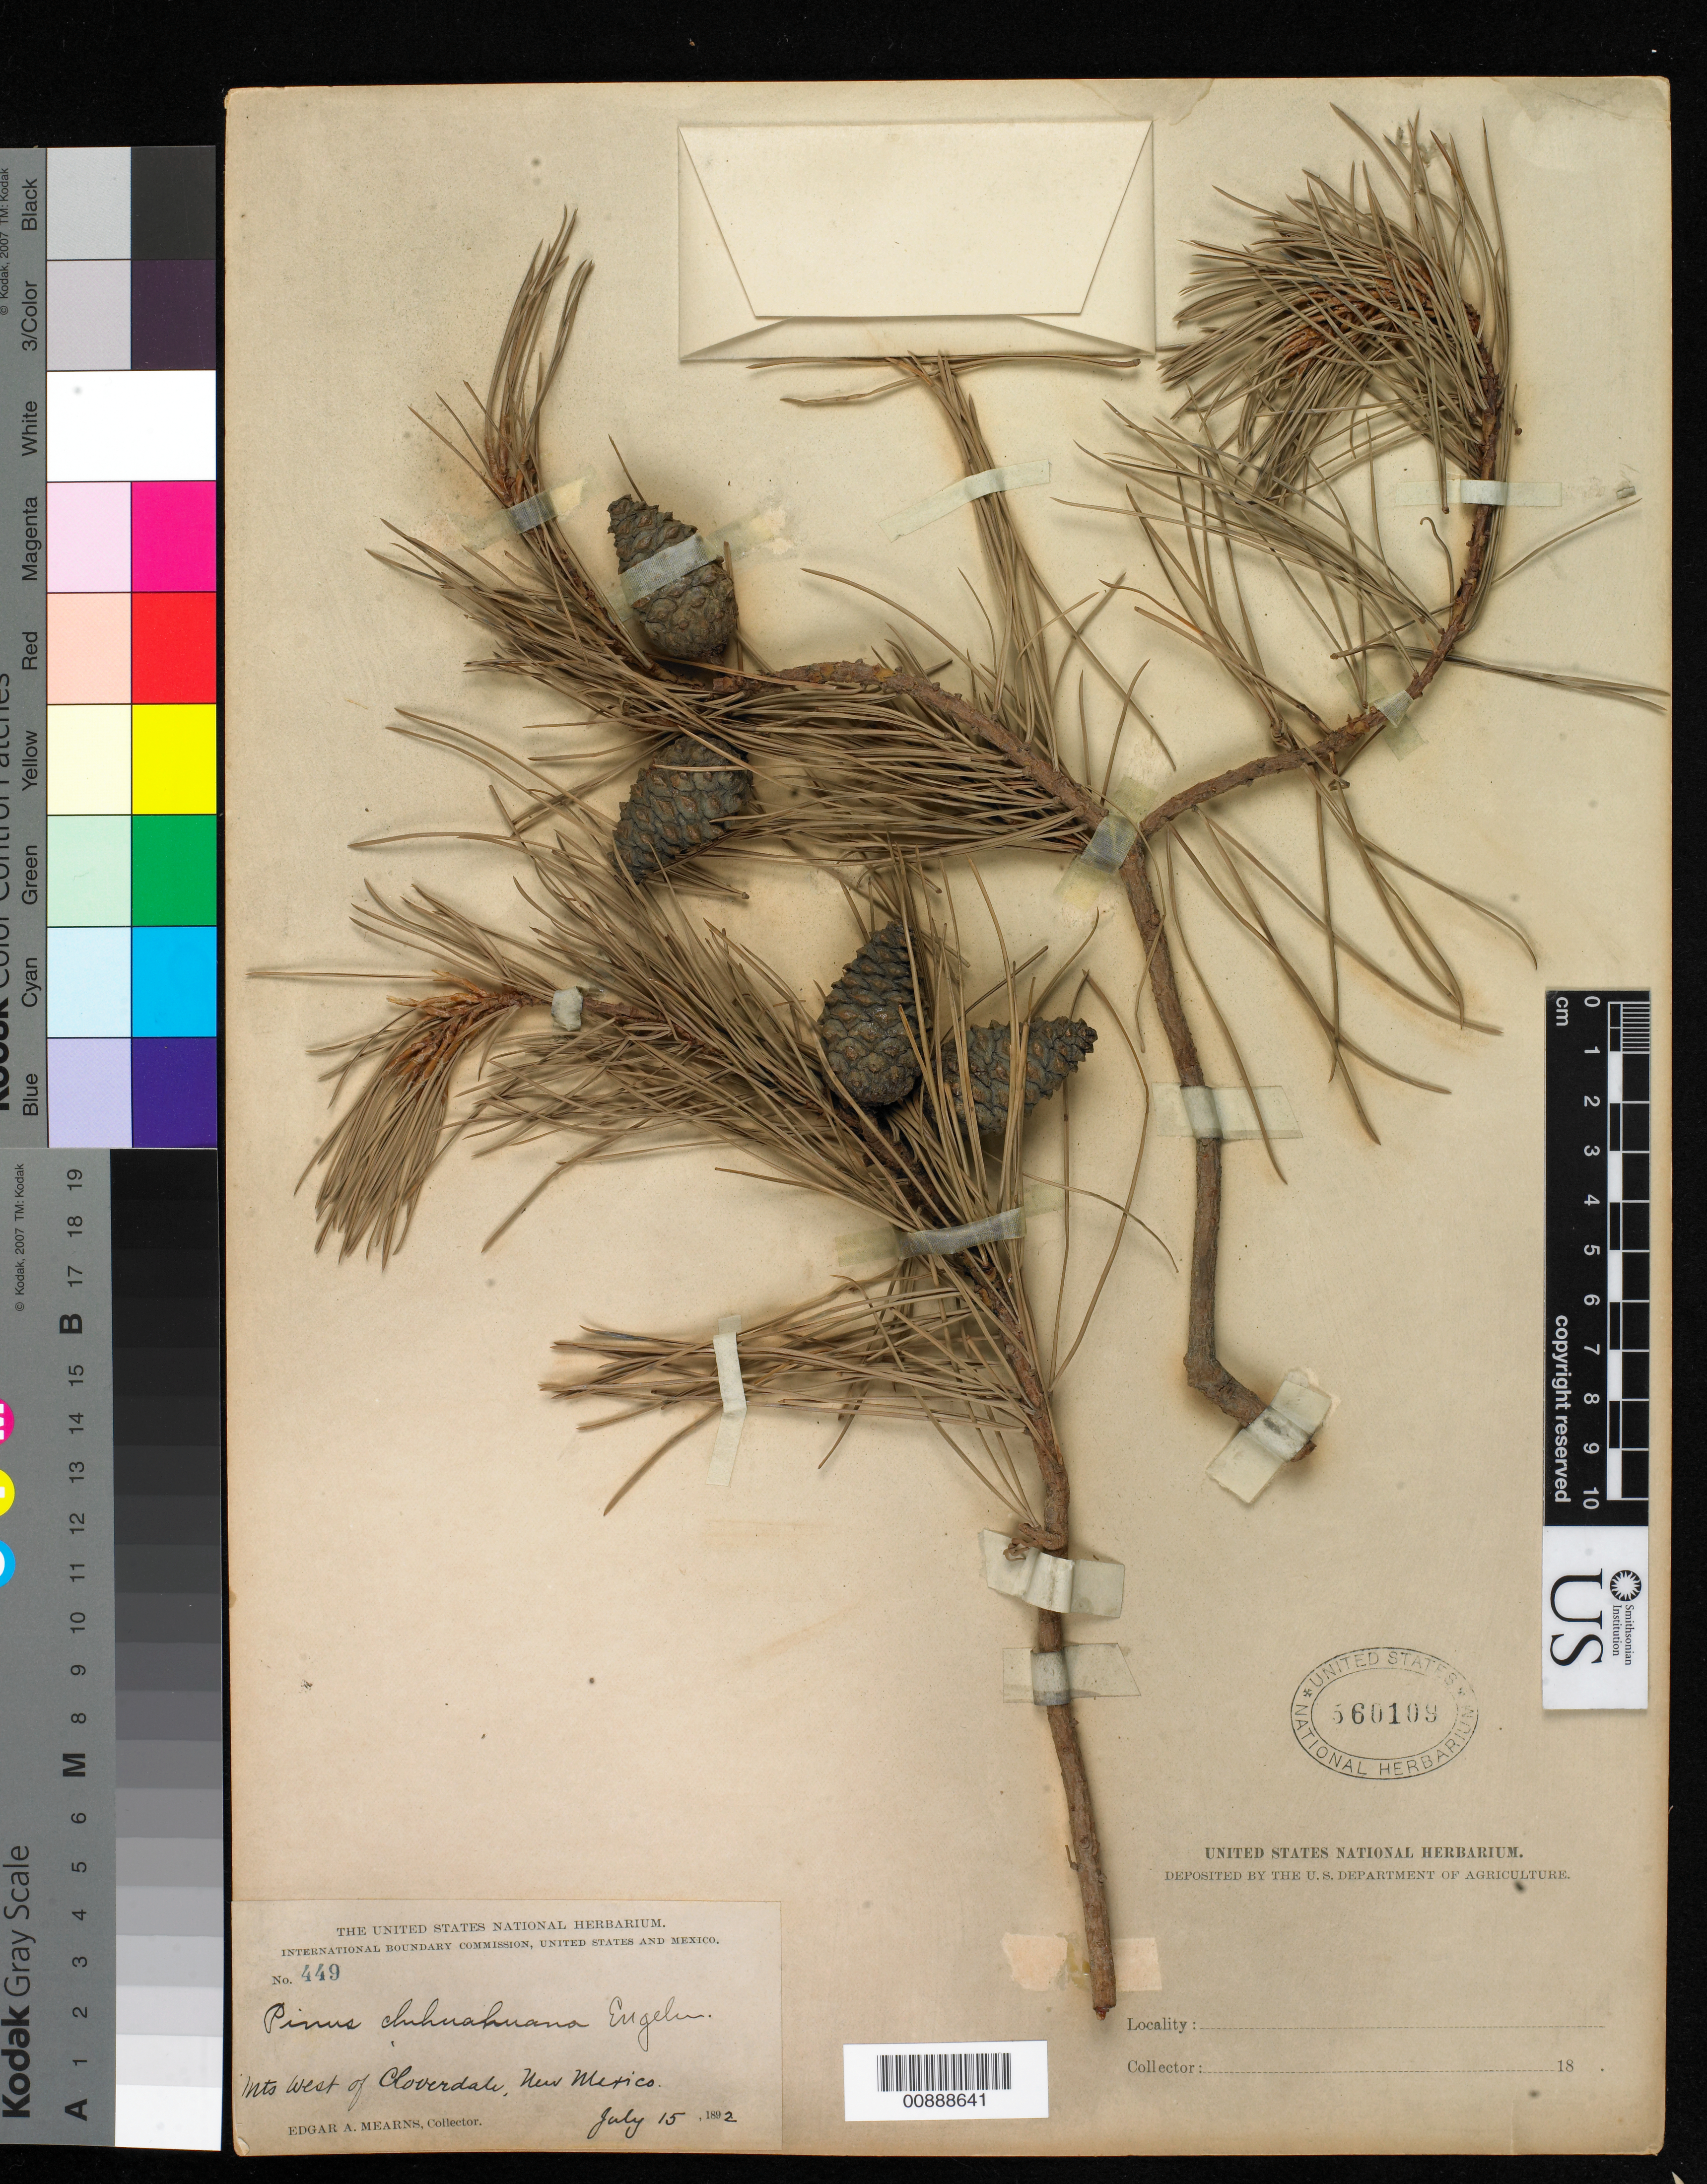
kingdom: Plantae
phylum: Tracheophyta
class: Pinopsida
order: Pinales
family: Pinaceae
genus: Pinus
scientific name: Pinus leiophylla var. chihuahuana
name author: (Engelm.) Shaw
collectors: E. A. Mearns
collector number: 449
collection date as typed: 15 Jul 1892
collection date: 1892-07-15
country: United States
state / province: New Mexico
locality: Mts. west of Cloverdale, New Mexico.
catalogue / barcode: US 560109